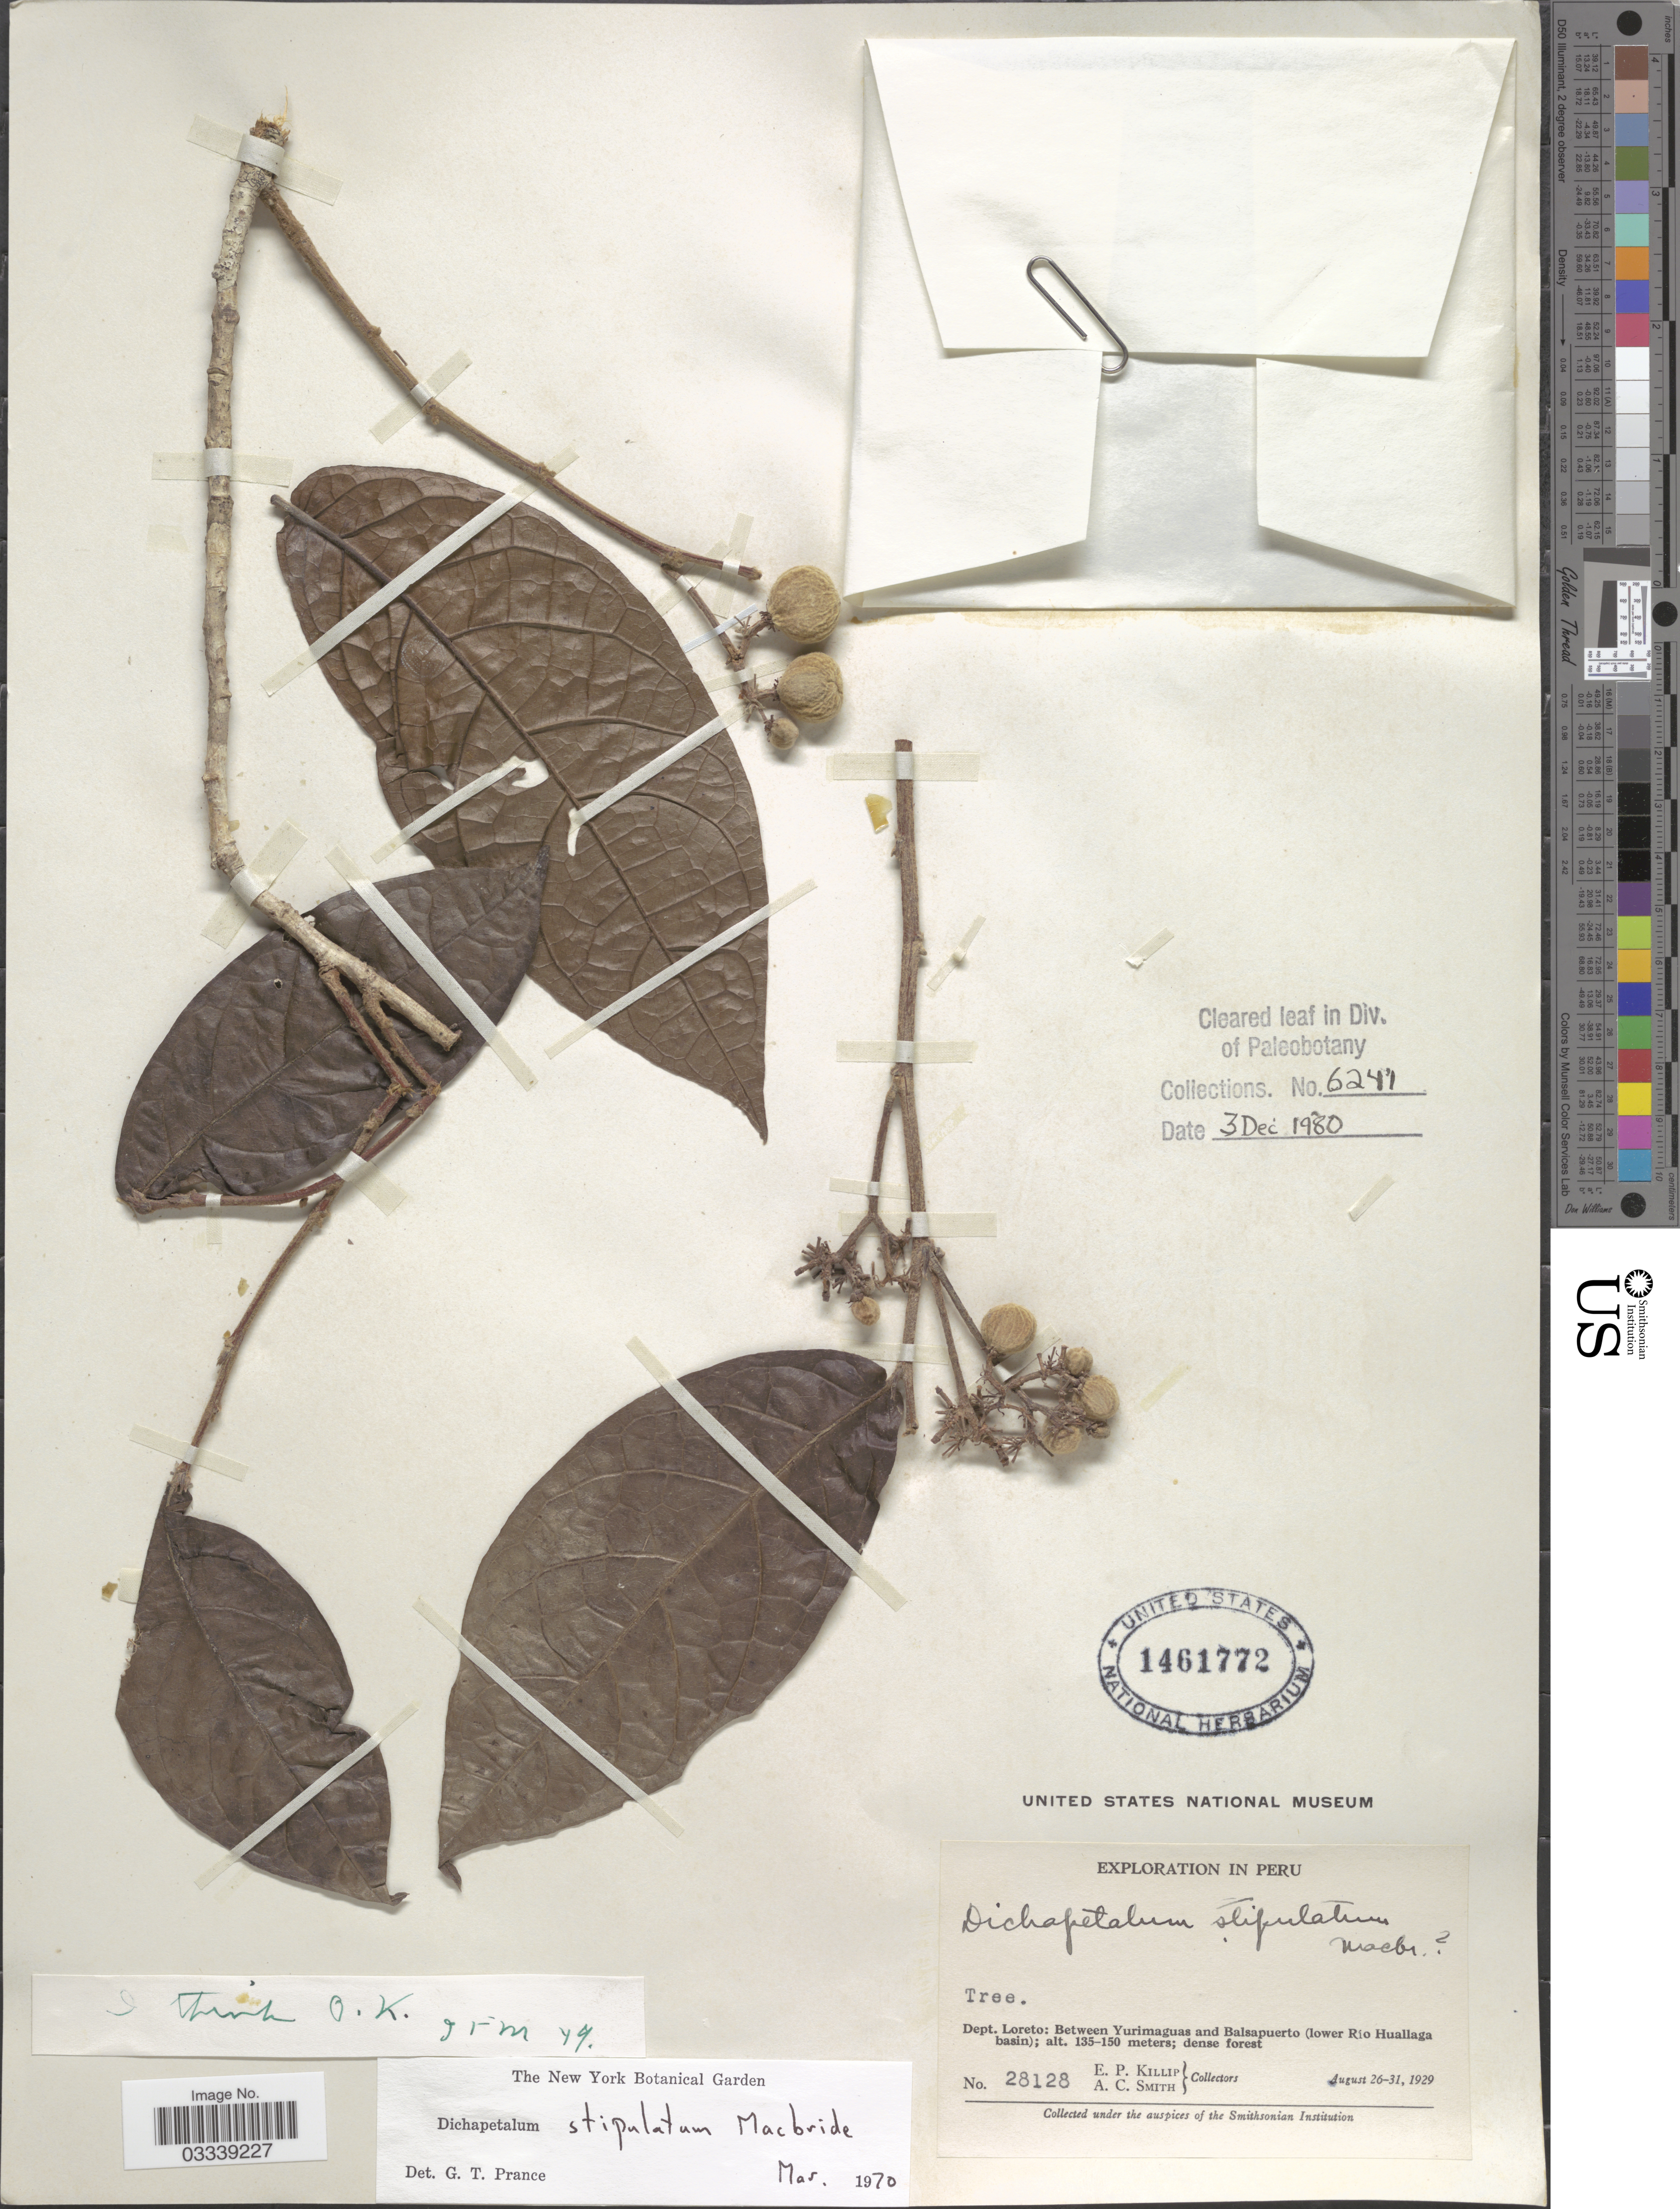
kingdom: Plantae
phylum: Tracheophyta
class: Magnoliopsida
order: Malpighiales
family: Dichapetalaceae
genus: Dichapetalum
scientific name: Dichapetalum stipulatum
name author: J.F. Macbr.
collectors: E. P. Killip & A. C. Smith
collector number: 28128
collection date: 1929-08-26/1929-08-31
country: Peru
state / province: Loreto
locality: Dept. Loreto: Between Yurimaguas and Balsapuerto (lowe Rio Huallaga basin).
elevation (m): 135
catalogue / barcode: US 1461772